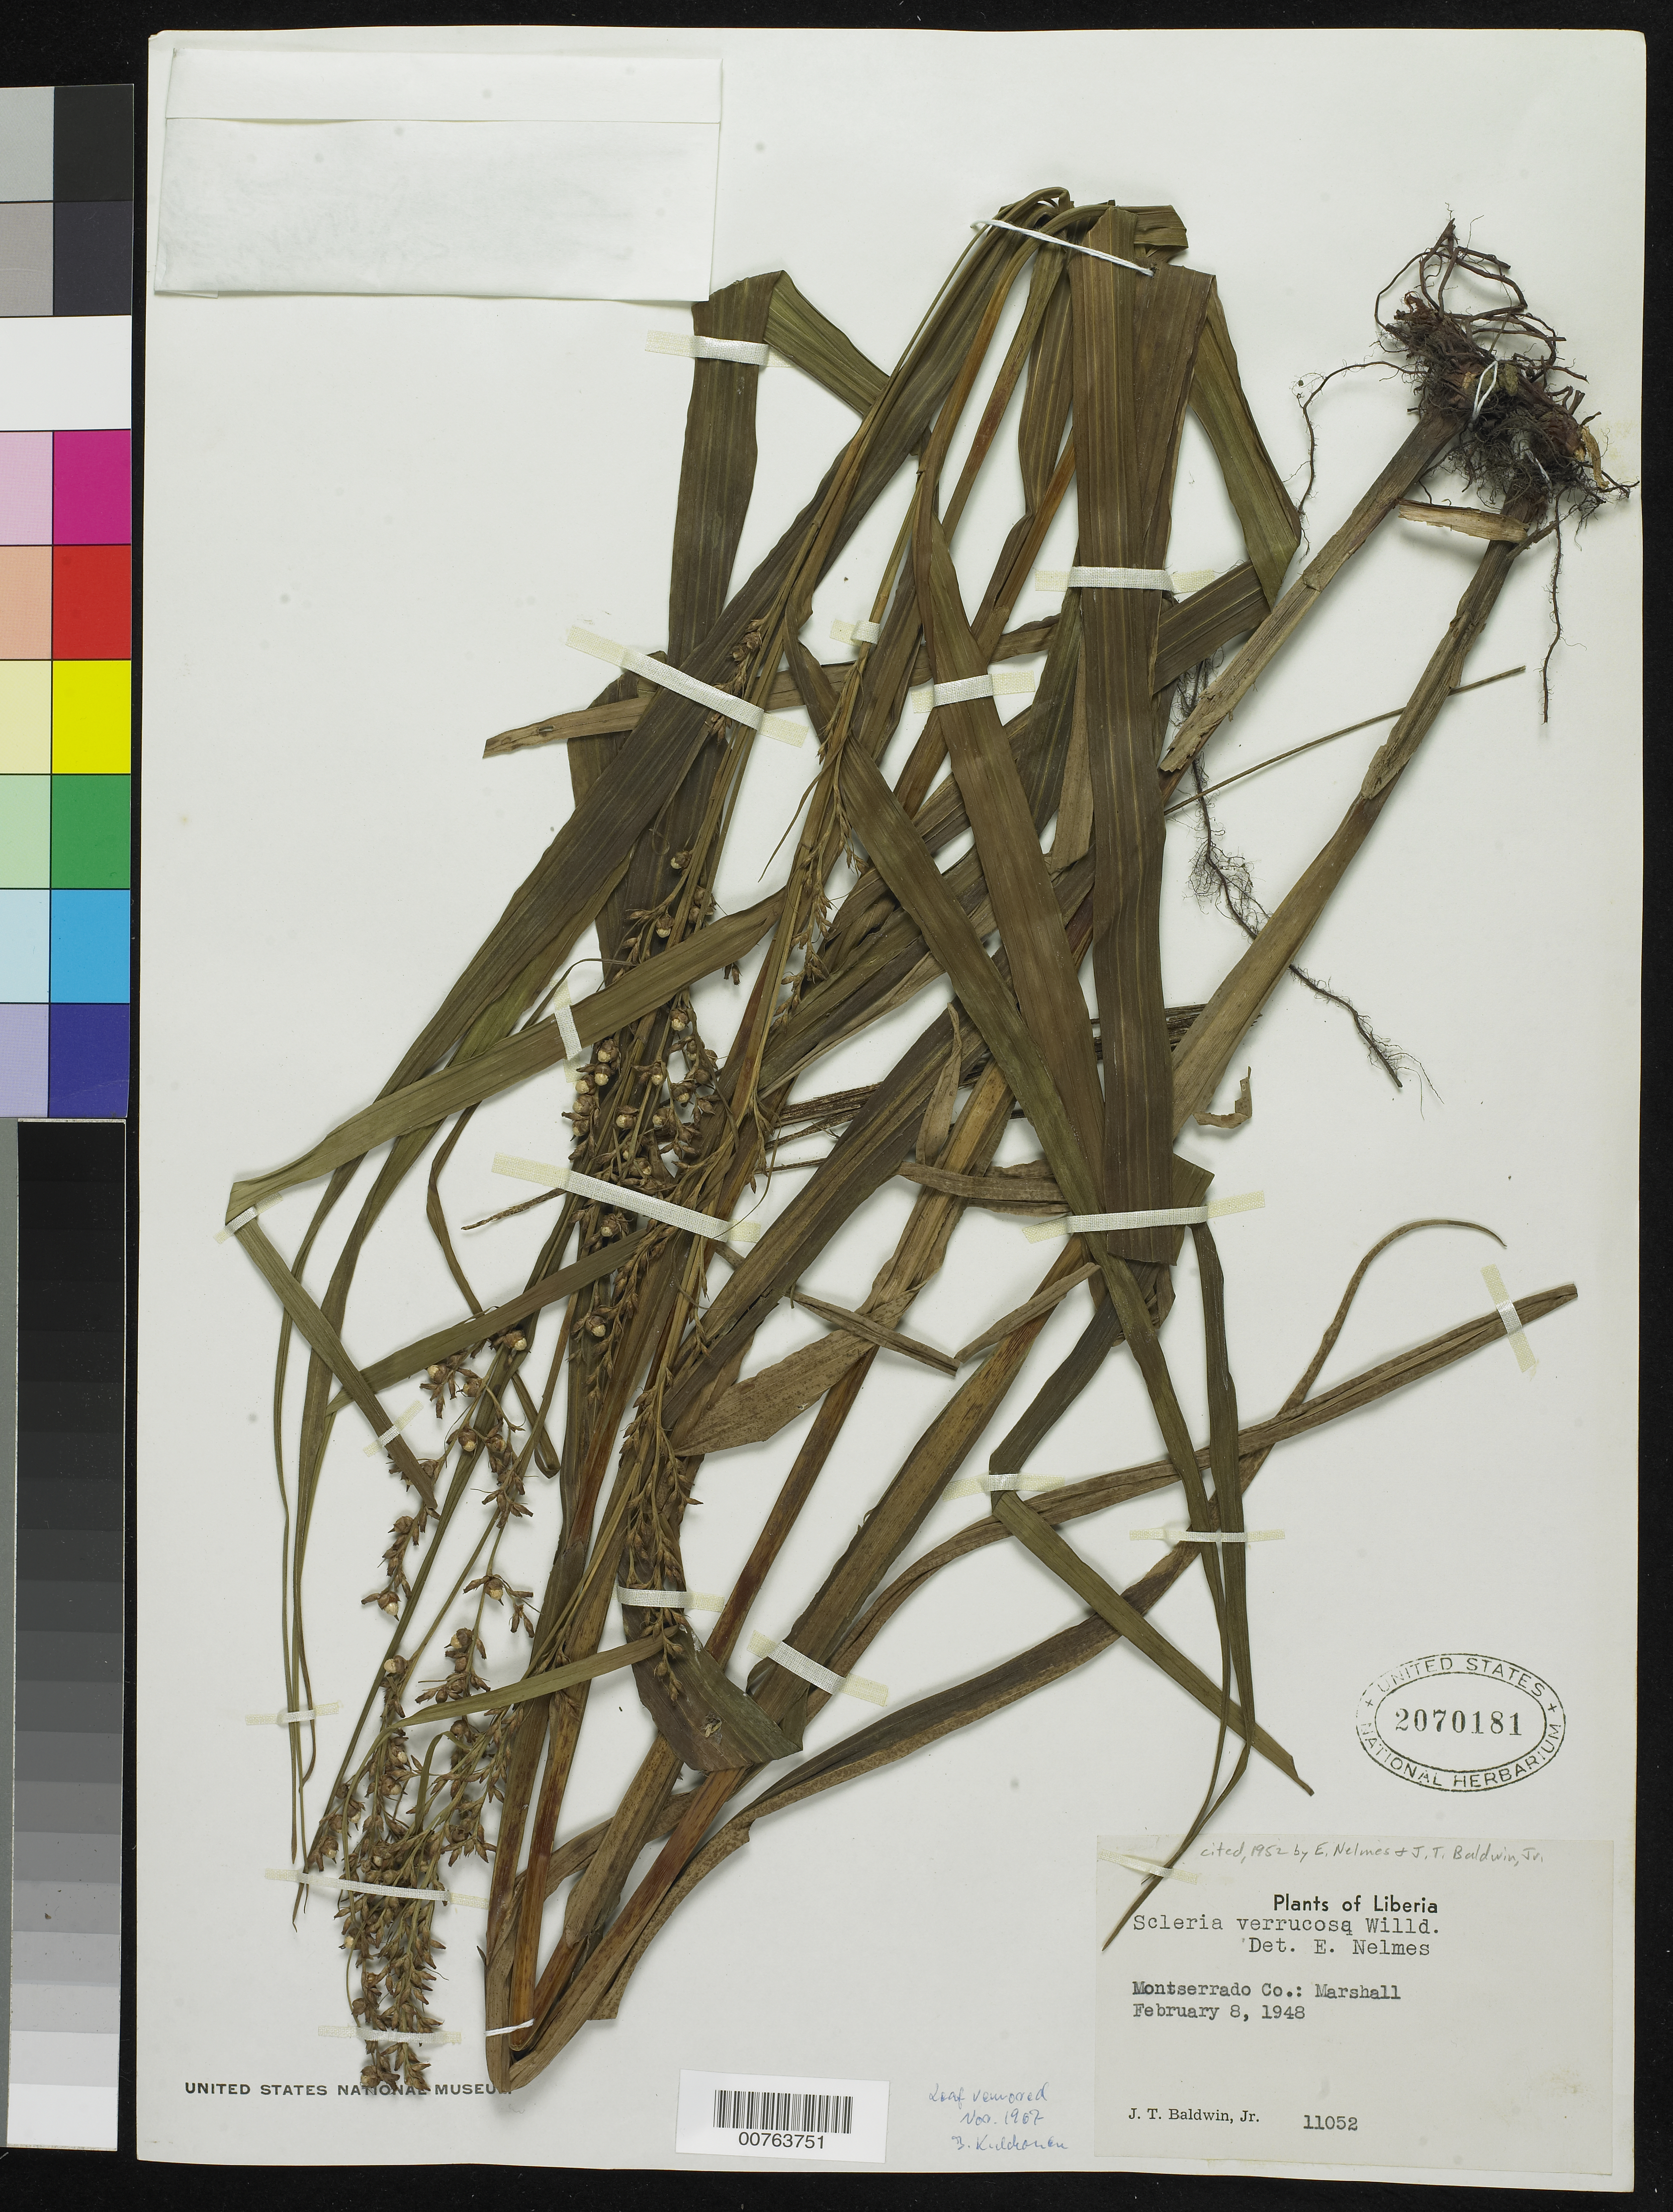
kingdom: Plantae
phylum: Tracheophyta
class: Liliopsida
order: Poales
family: Cyperaceae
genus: Scleria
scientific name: Scleria verrucosa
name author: Willd.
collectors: J. T. Baldwin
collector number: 11052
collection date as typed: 8 Feb 1948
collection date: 1948-02-08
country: Liberia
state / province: Montserrado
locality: Marshall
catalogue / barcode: US 2070181